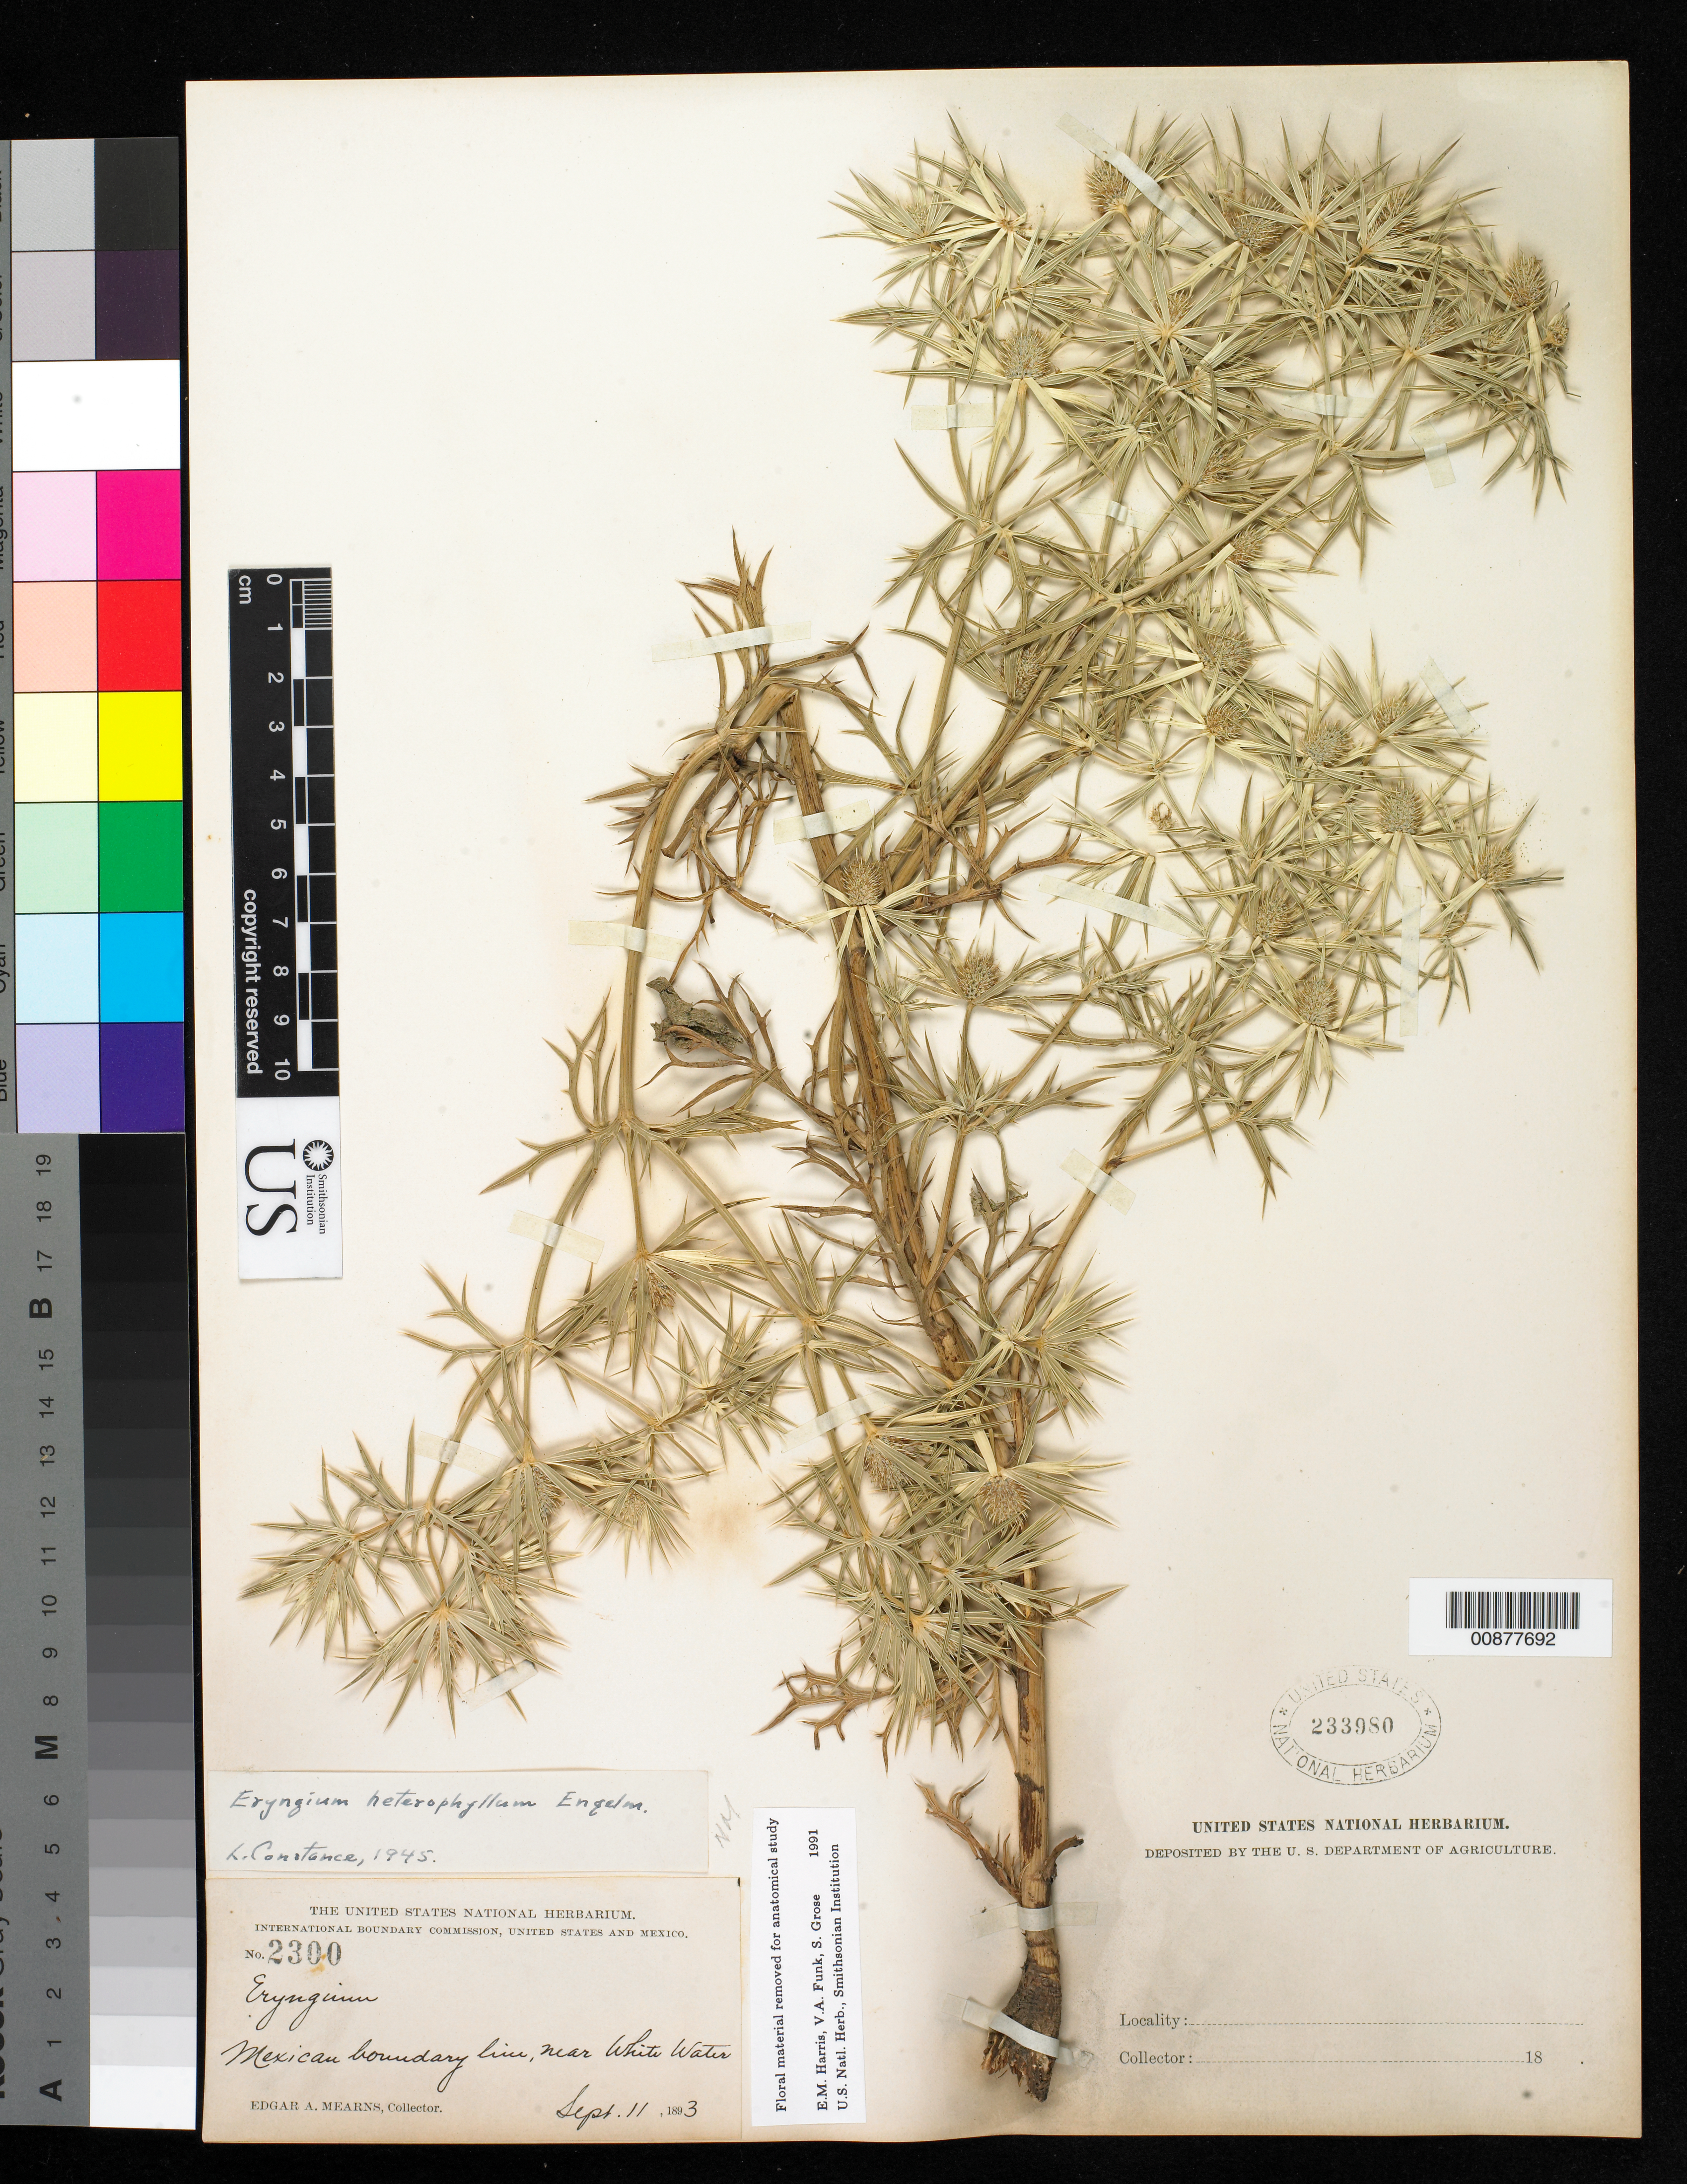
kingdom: Plantae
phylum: Tracheophyta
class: Magnoliopsida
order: Apiales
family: Apiaceae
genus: Eryngium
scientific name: Eryngium heterophyllum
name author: Engelm.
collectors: E. A. Mearns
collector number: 2300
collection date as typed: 11 Sep 1893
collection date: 1893-09-11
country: United States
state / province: New Mexico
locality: Mexican Boundary Line, near White Water.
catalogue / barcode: US 233980